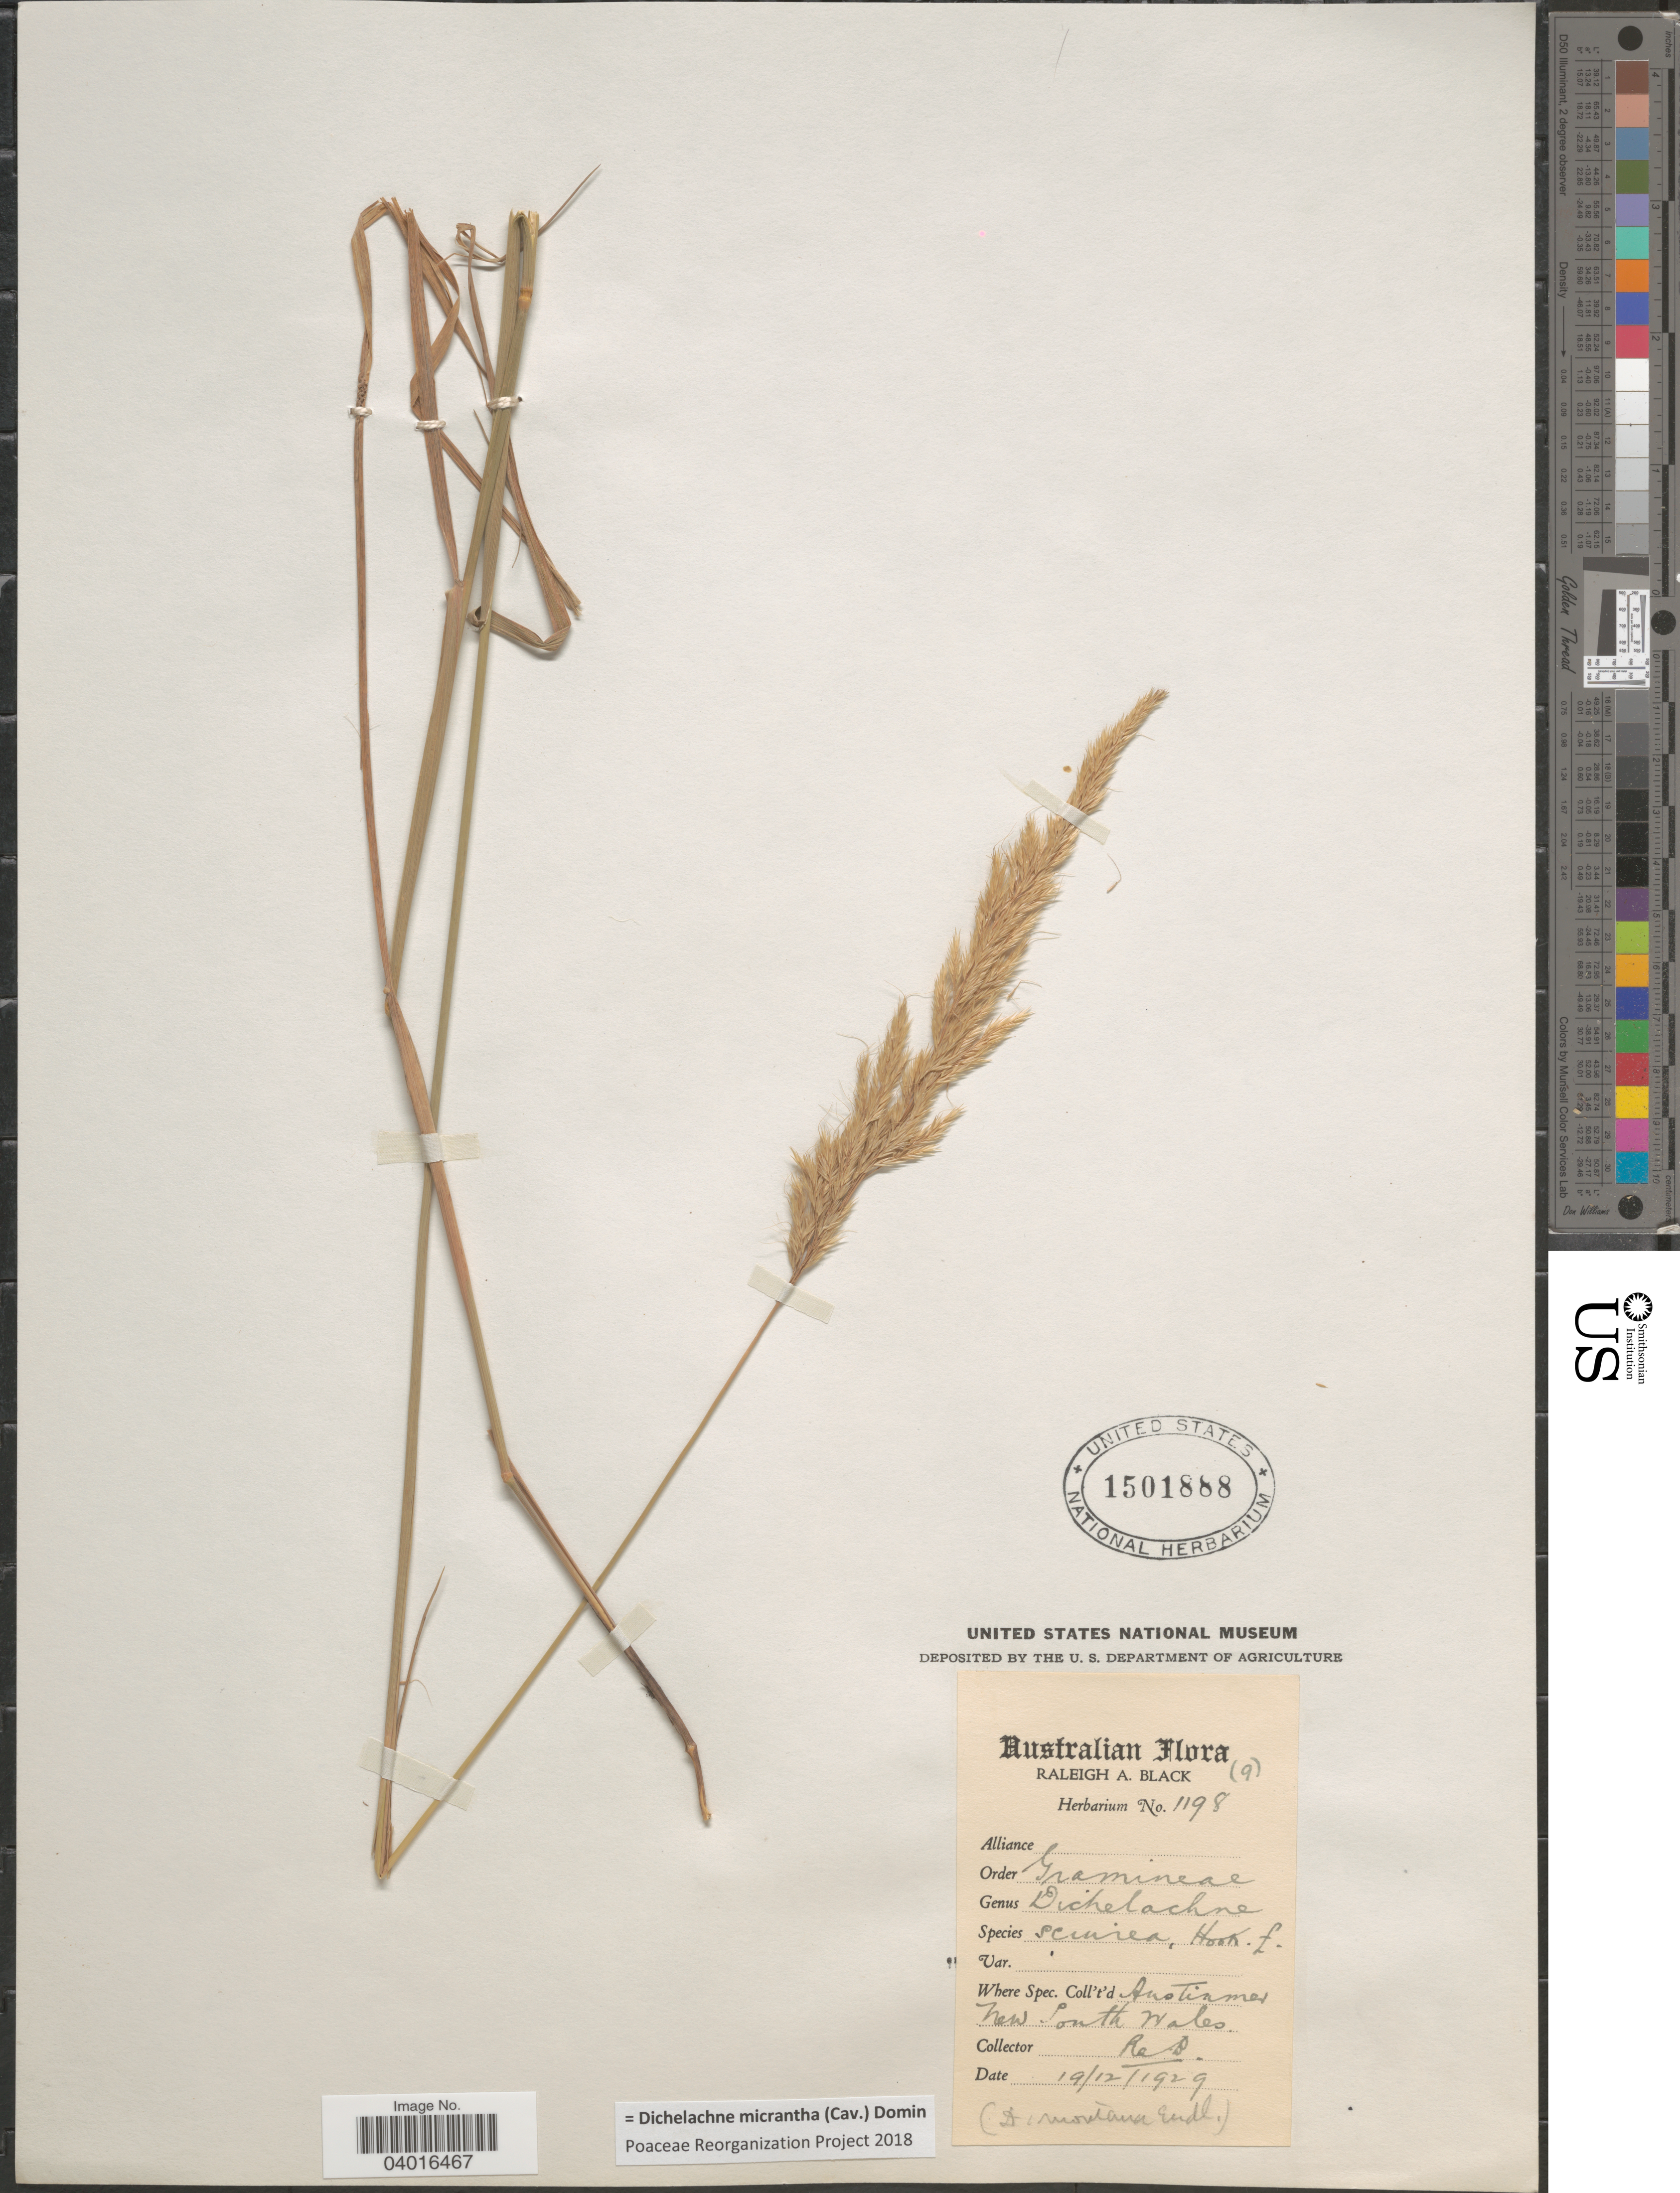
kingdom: Plantae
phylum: Tracheophyta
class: Liliopsida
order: Poales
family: Poaceae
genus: Dichelachne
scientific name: Dichelachne micrantha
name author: (Cav.) Domin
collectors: R. A. Black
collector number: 1198/(9)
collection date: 1929-12-19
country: Australia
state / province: New South Wales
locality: Austinmer.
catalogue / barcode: US 1501888